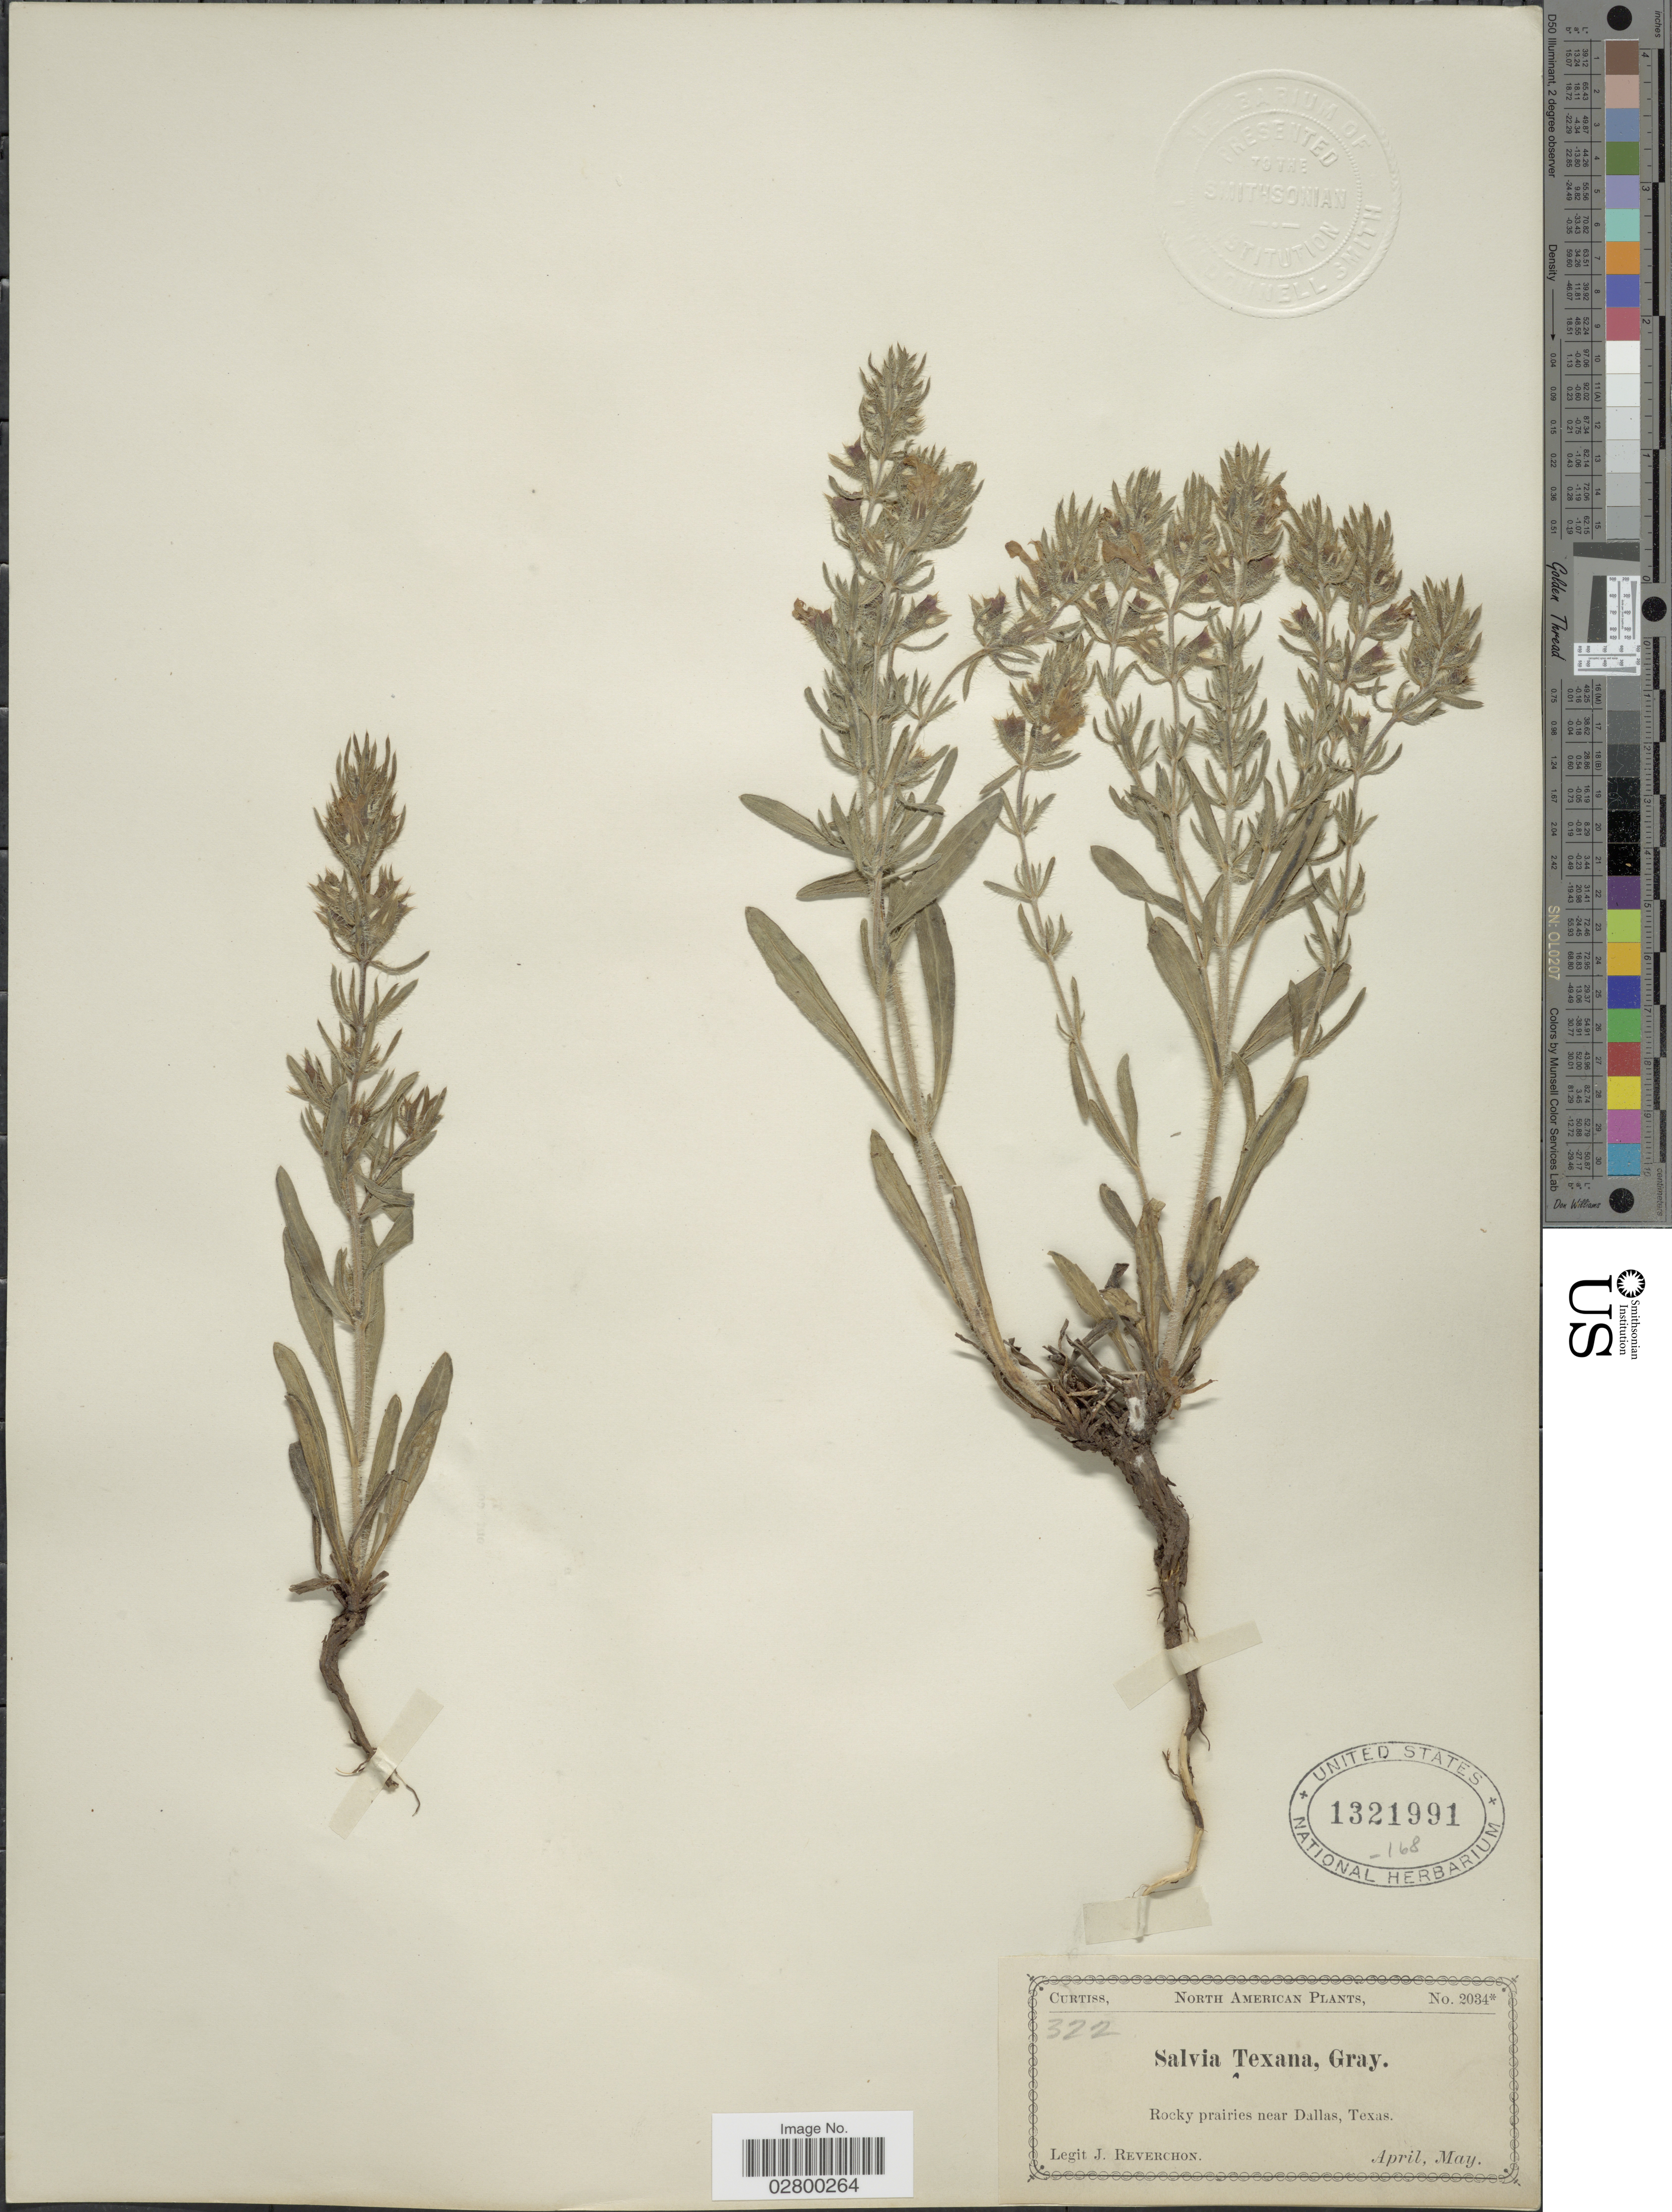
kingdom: Plantae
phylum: Tracheophyta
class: Magnoliopsida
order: Lamiales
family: Lamiaceae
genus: Salvia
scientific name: Salvia texana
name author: (Scheele) Torr.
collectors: J. Reverchon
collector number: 322/2034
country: United States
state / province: Texas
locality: Rocky prairies near Dallas, Texas.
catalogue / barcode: US 1321991